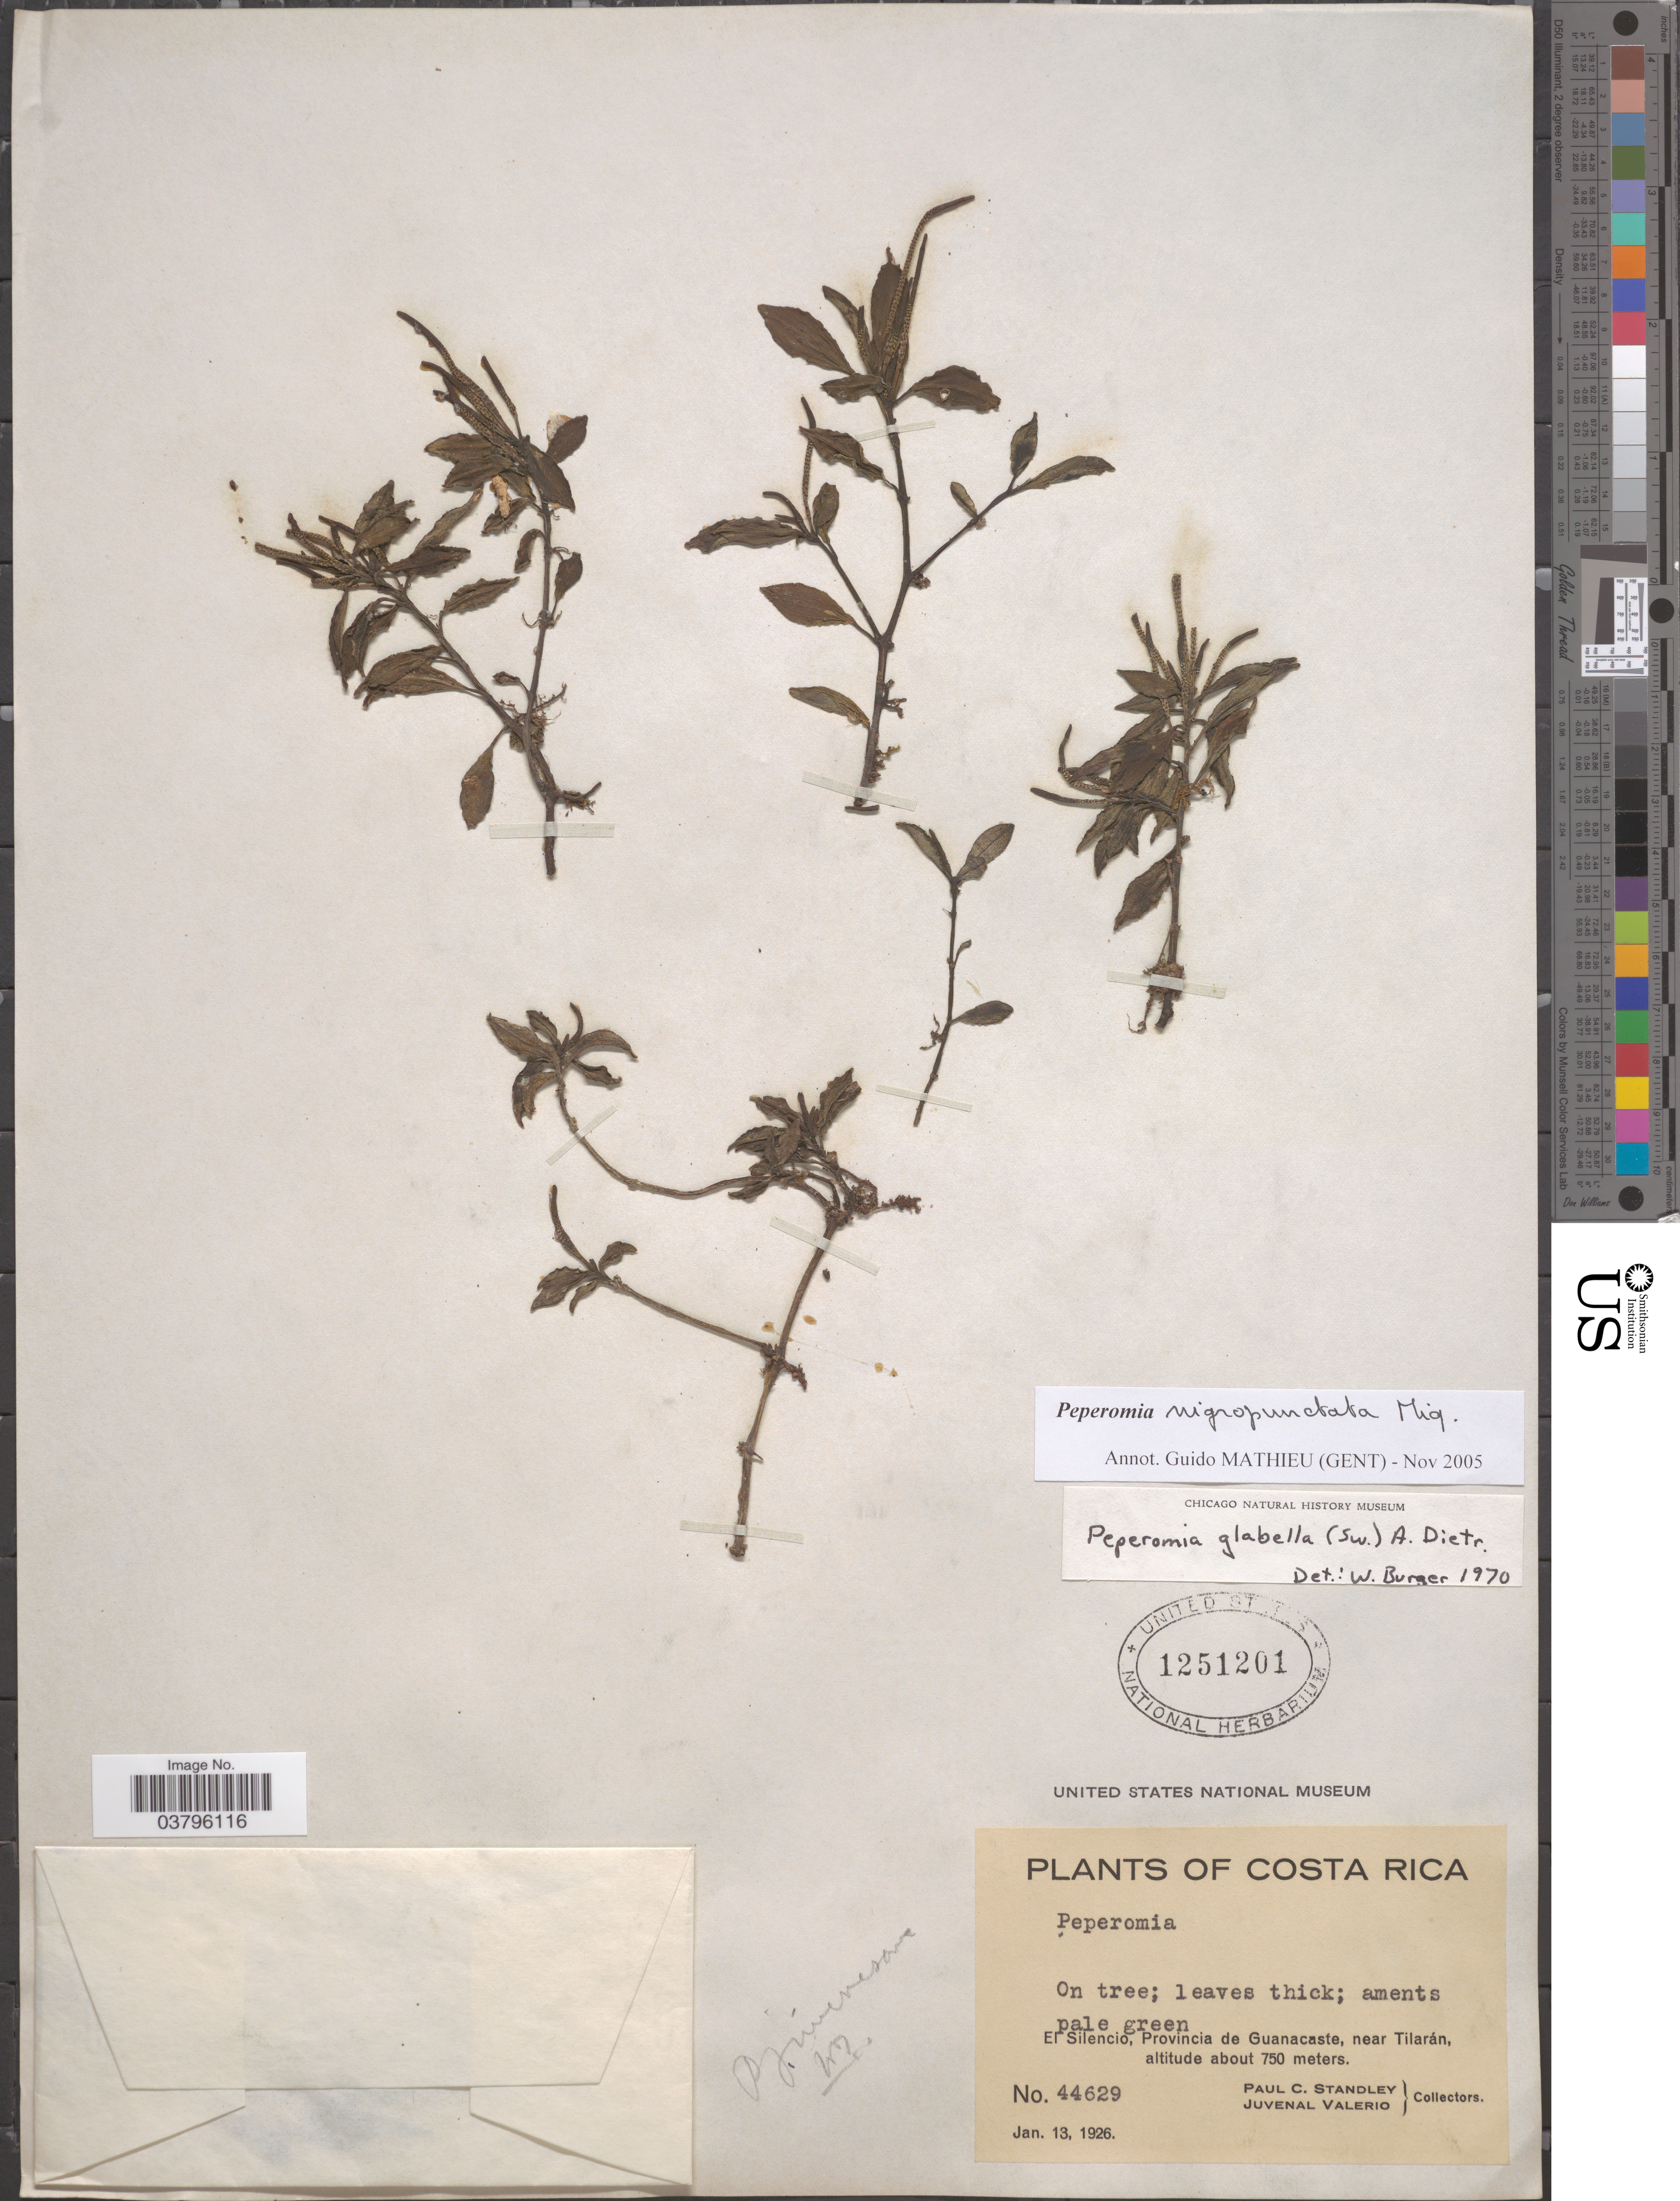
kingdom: Plantae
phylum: Tracheophyta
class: Magnoliopsida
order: Piperales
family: Piperaceae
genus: Peperomia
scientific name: Peperomia nigropunctata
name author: Miq.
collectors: P. C. Standley & J. Valerio R.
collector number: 44629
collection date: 1926-01-13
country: Costa Rica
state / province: Guanacaste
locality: El Silencio, Provincia de Guanacaste, near Tilarán.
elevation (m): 750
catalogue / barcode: US 1251201